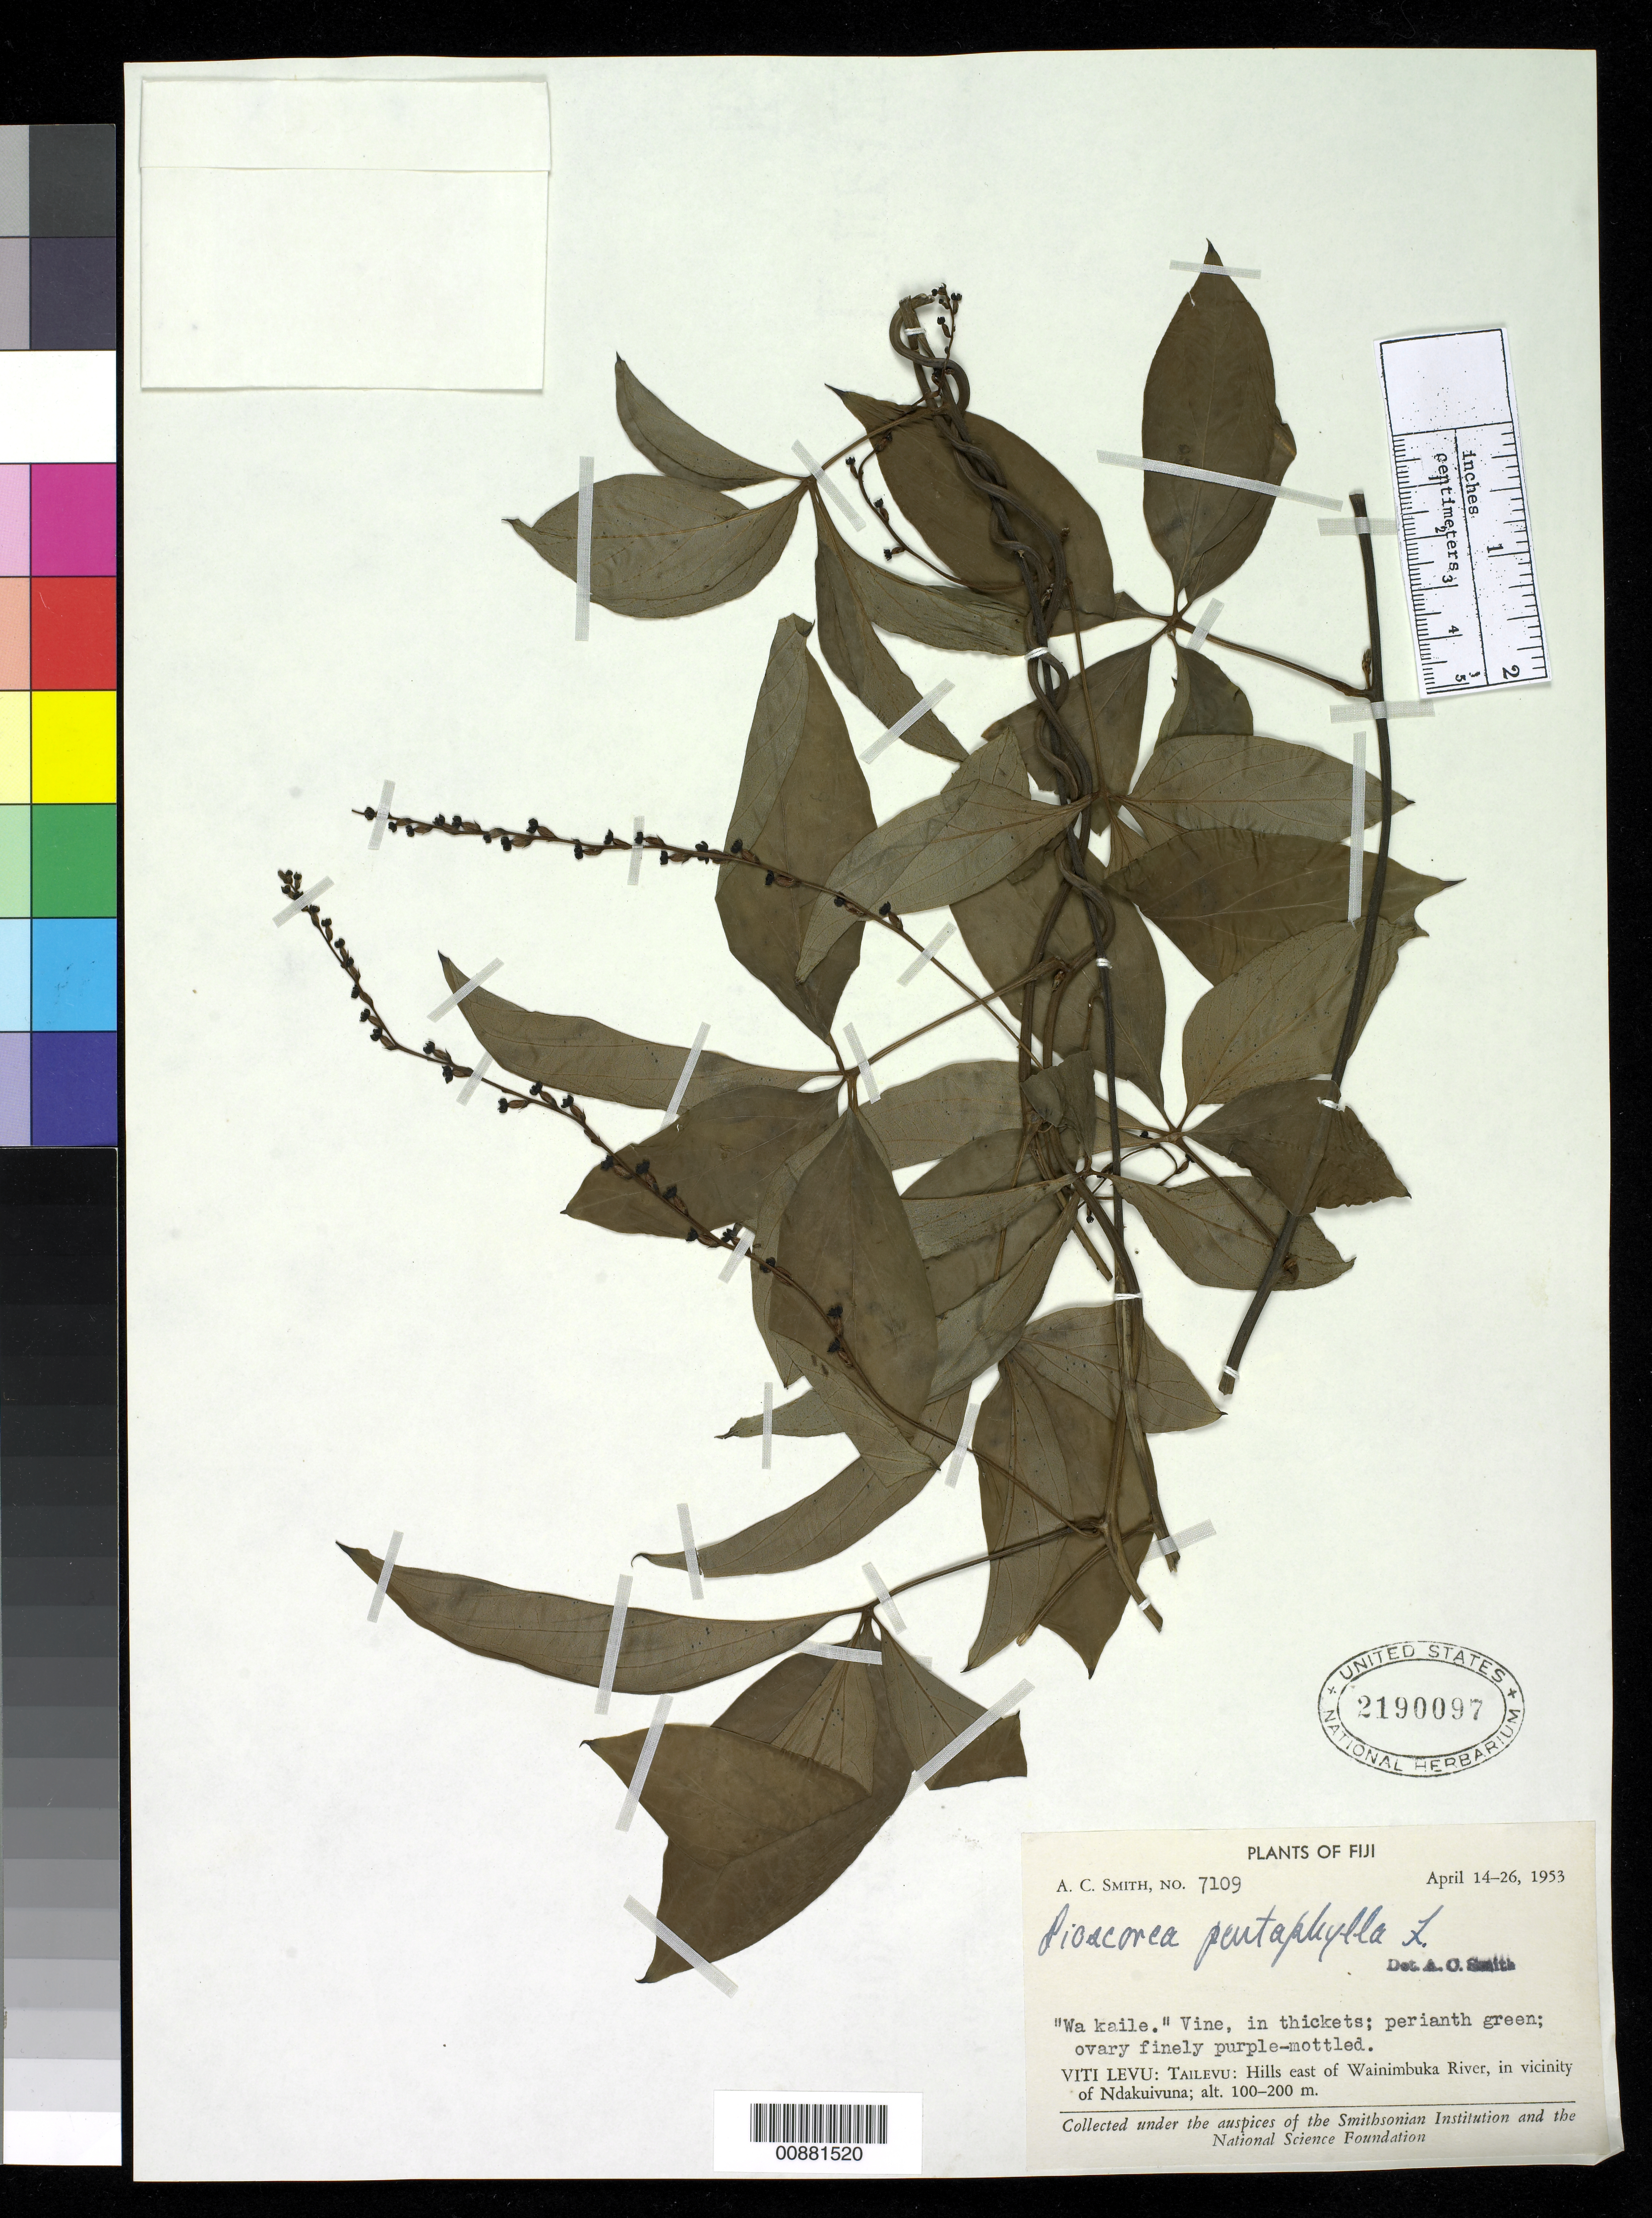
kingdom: Plantae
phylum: Tracheophyta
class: Liliopsida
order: Dioscoreales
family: Dioscoreaceae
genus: Dioscorea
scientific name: Dioscorea pentaphylla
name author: L.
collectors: C. A. Smith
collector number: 7109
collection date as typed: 14 Apr 1953 to 26 Apr 1953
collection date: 1953-04-14/1953-04-26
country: Fiji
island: Viti Levu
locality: Tailvevu, hills E of Wainimbuka River, in vicinity of Ndakuivuna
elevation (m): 100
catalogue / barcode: US 2190097